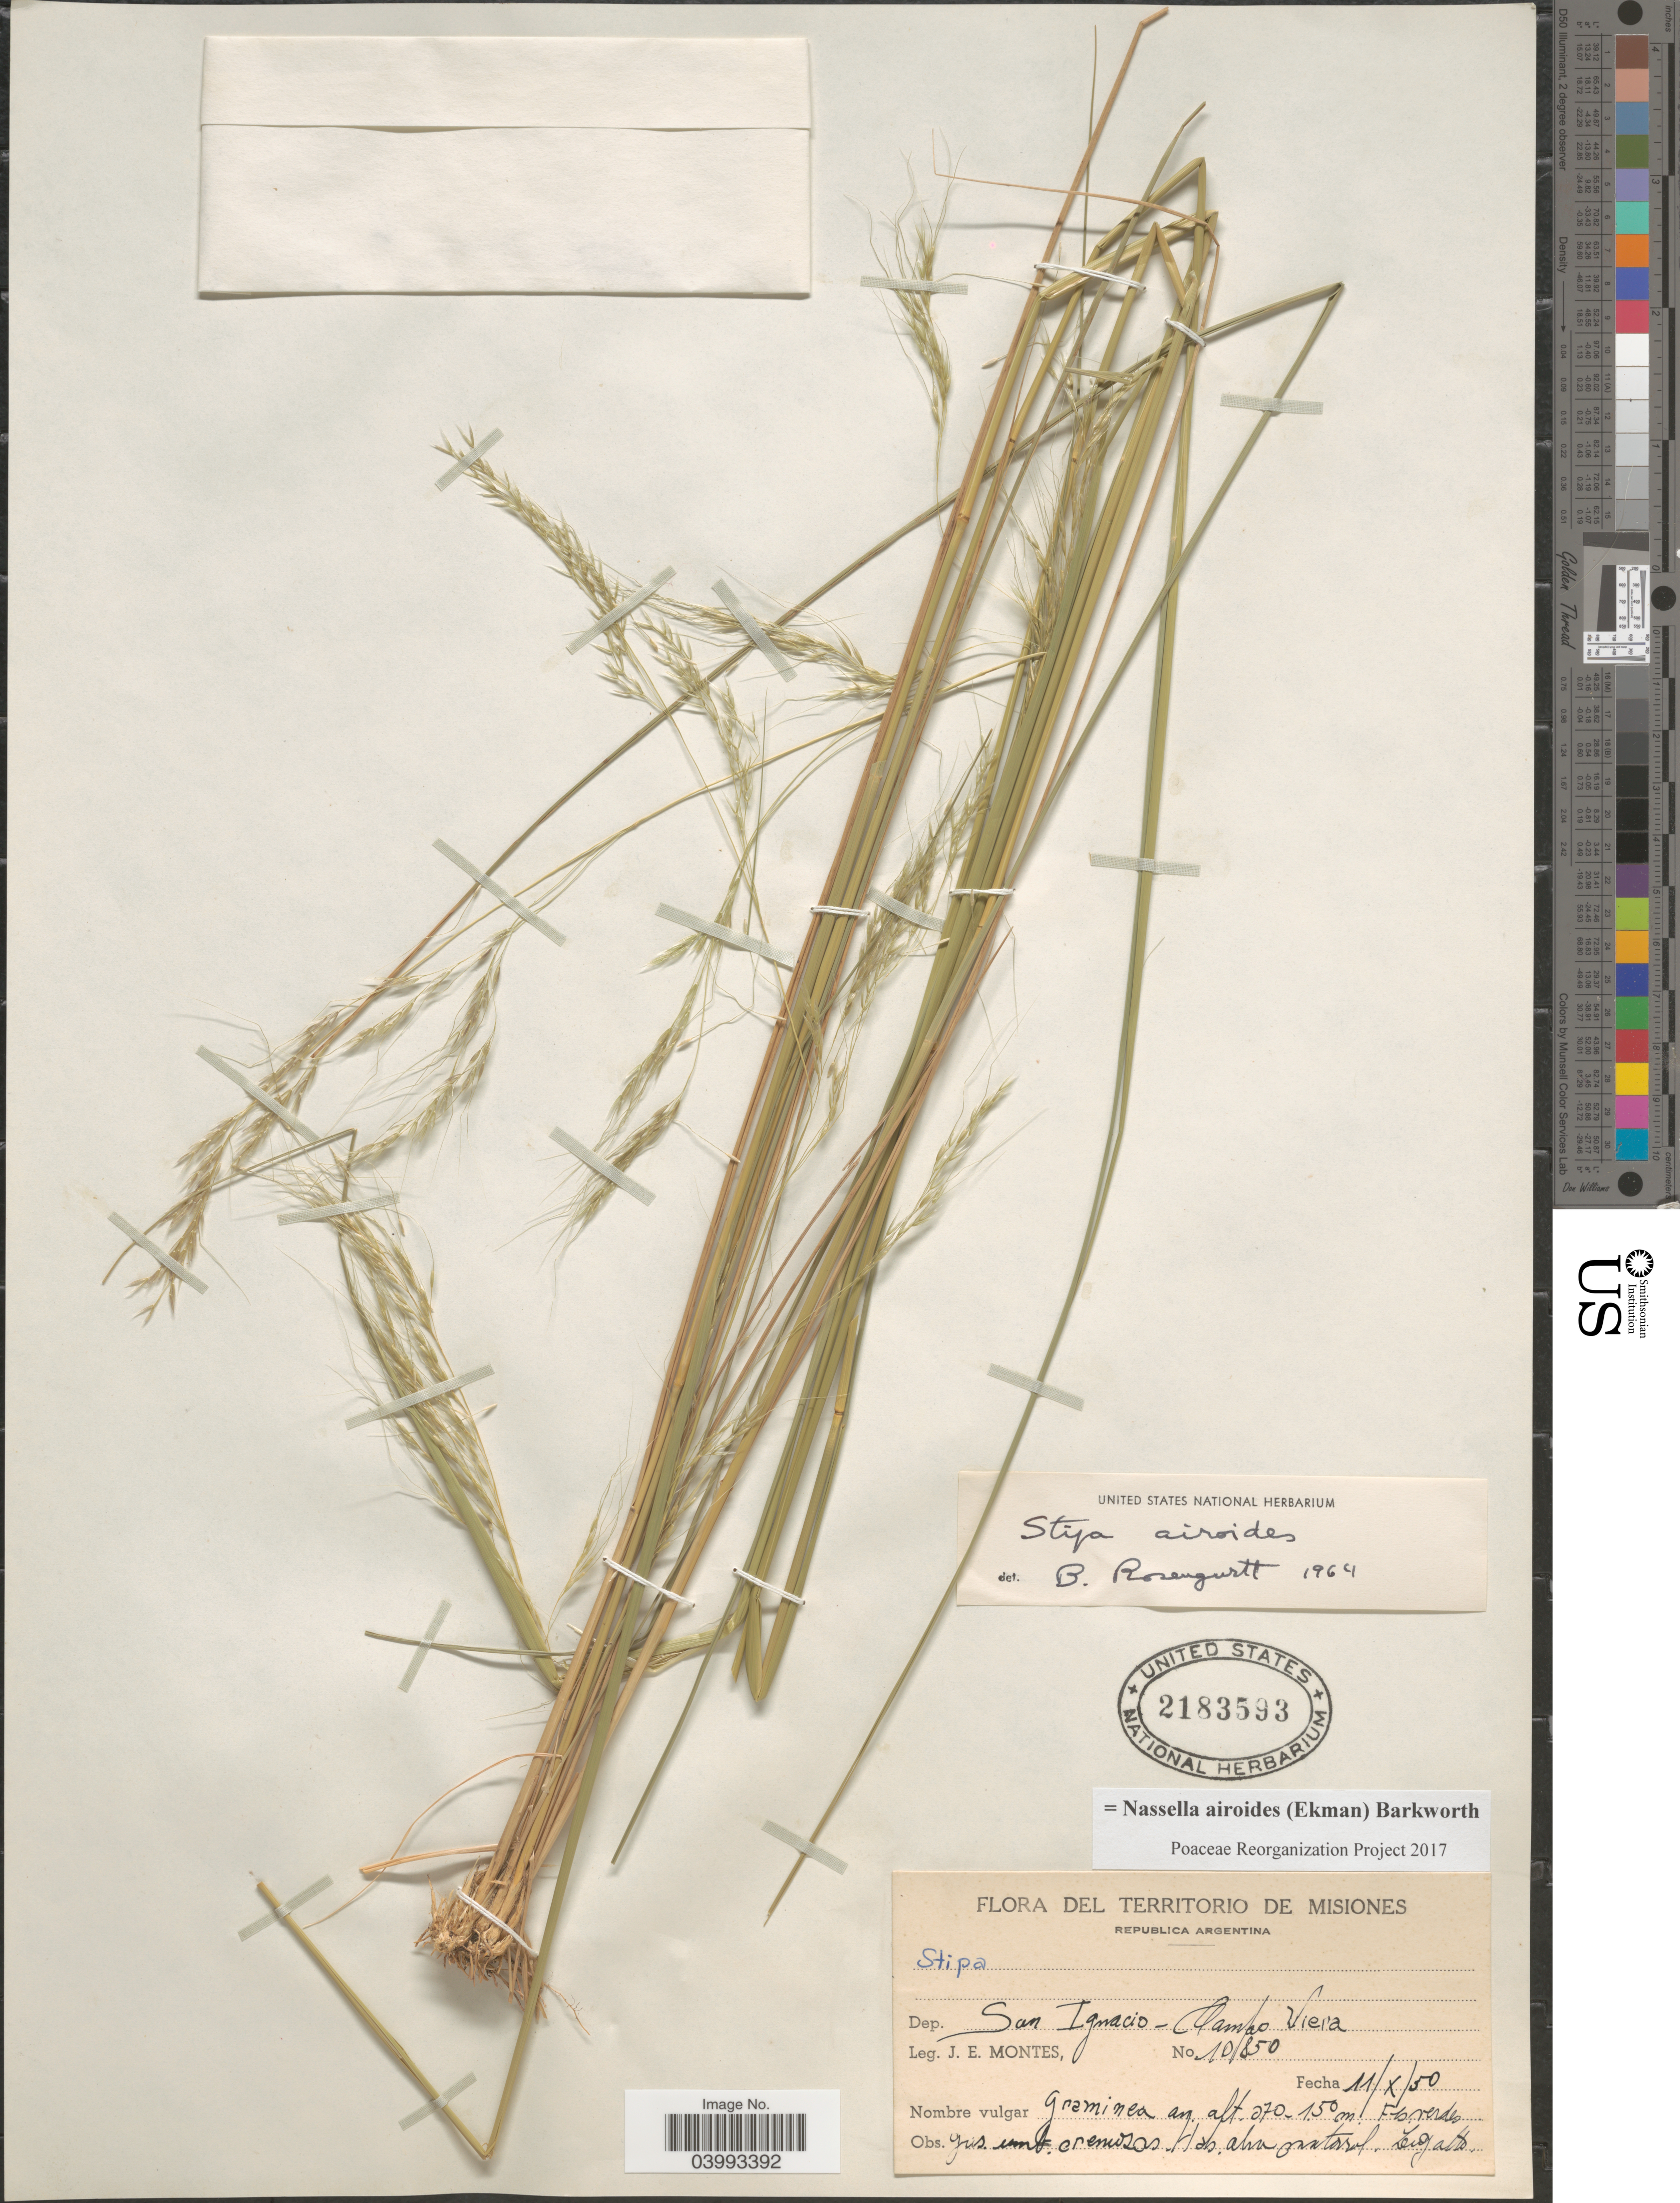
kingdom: Plantae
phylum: Tracheophyta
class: Liliopsida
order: Poales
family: Poaceae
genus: Nassella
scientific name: Nassella airoides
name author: (Ekman) Barkworth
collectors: J. E. Montes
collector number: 10850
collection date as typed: Transcribed d/m/y: 11/10/50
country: Argentina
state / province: Misiones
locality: Territorio de Misiones. Dep. San Ignacio - Campo Viera.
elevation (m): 0.7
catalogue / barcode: US 2183593